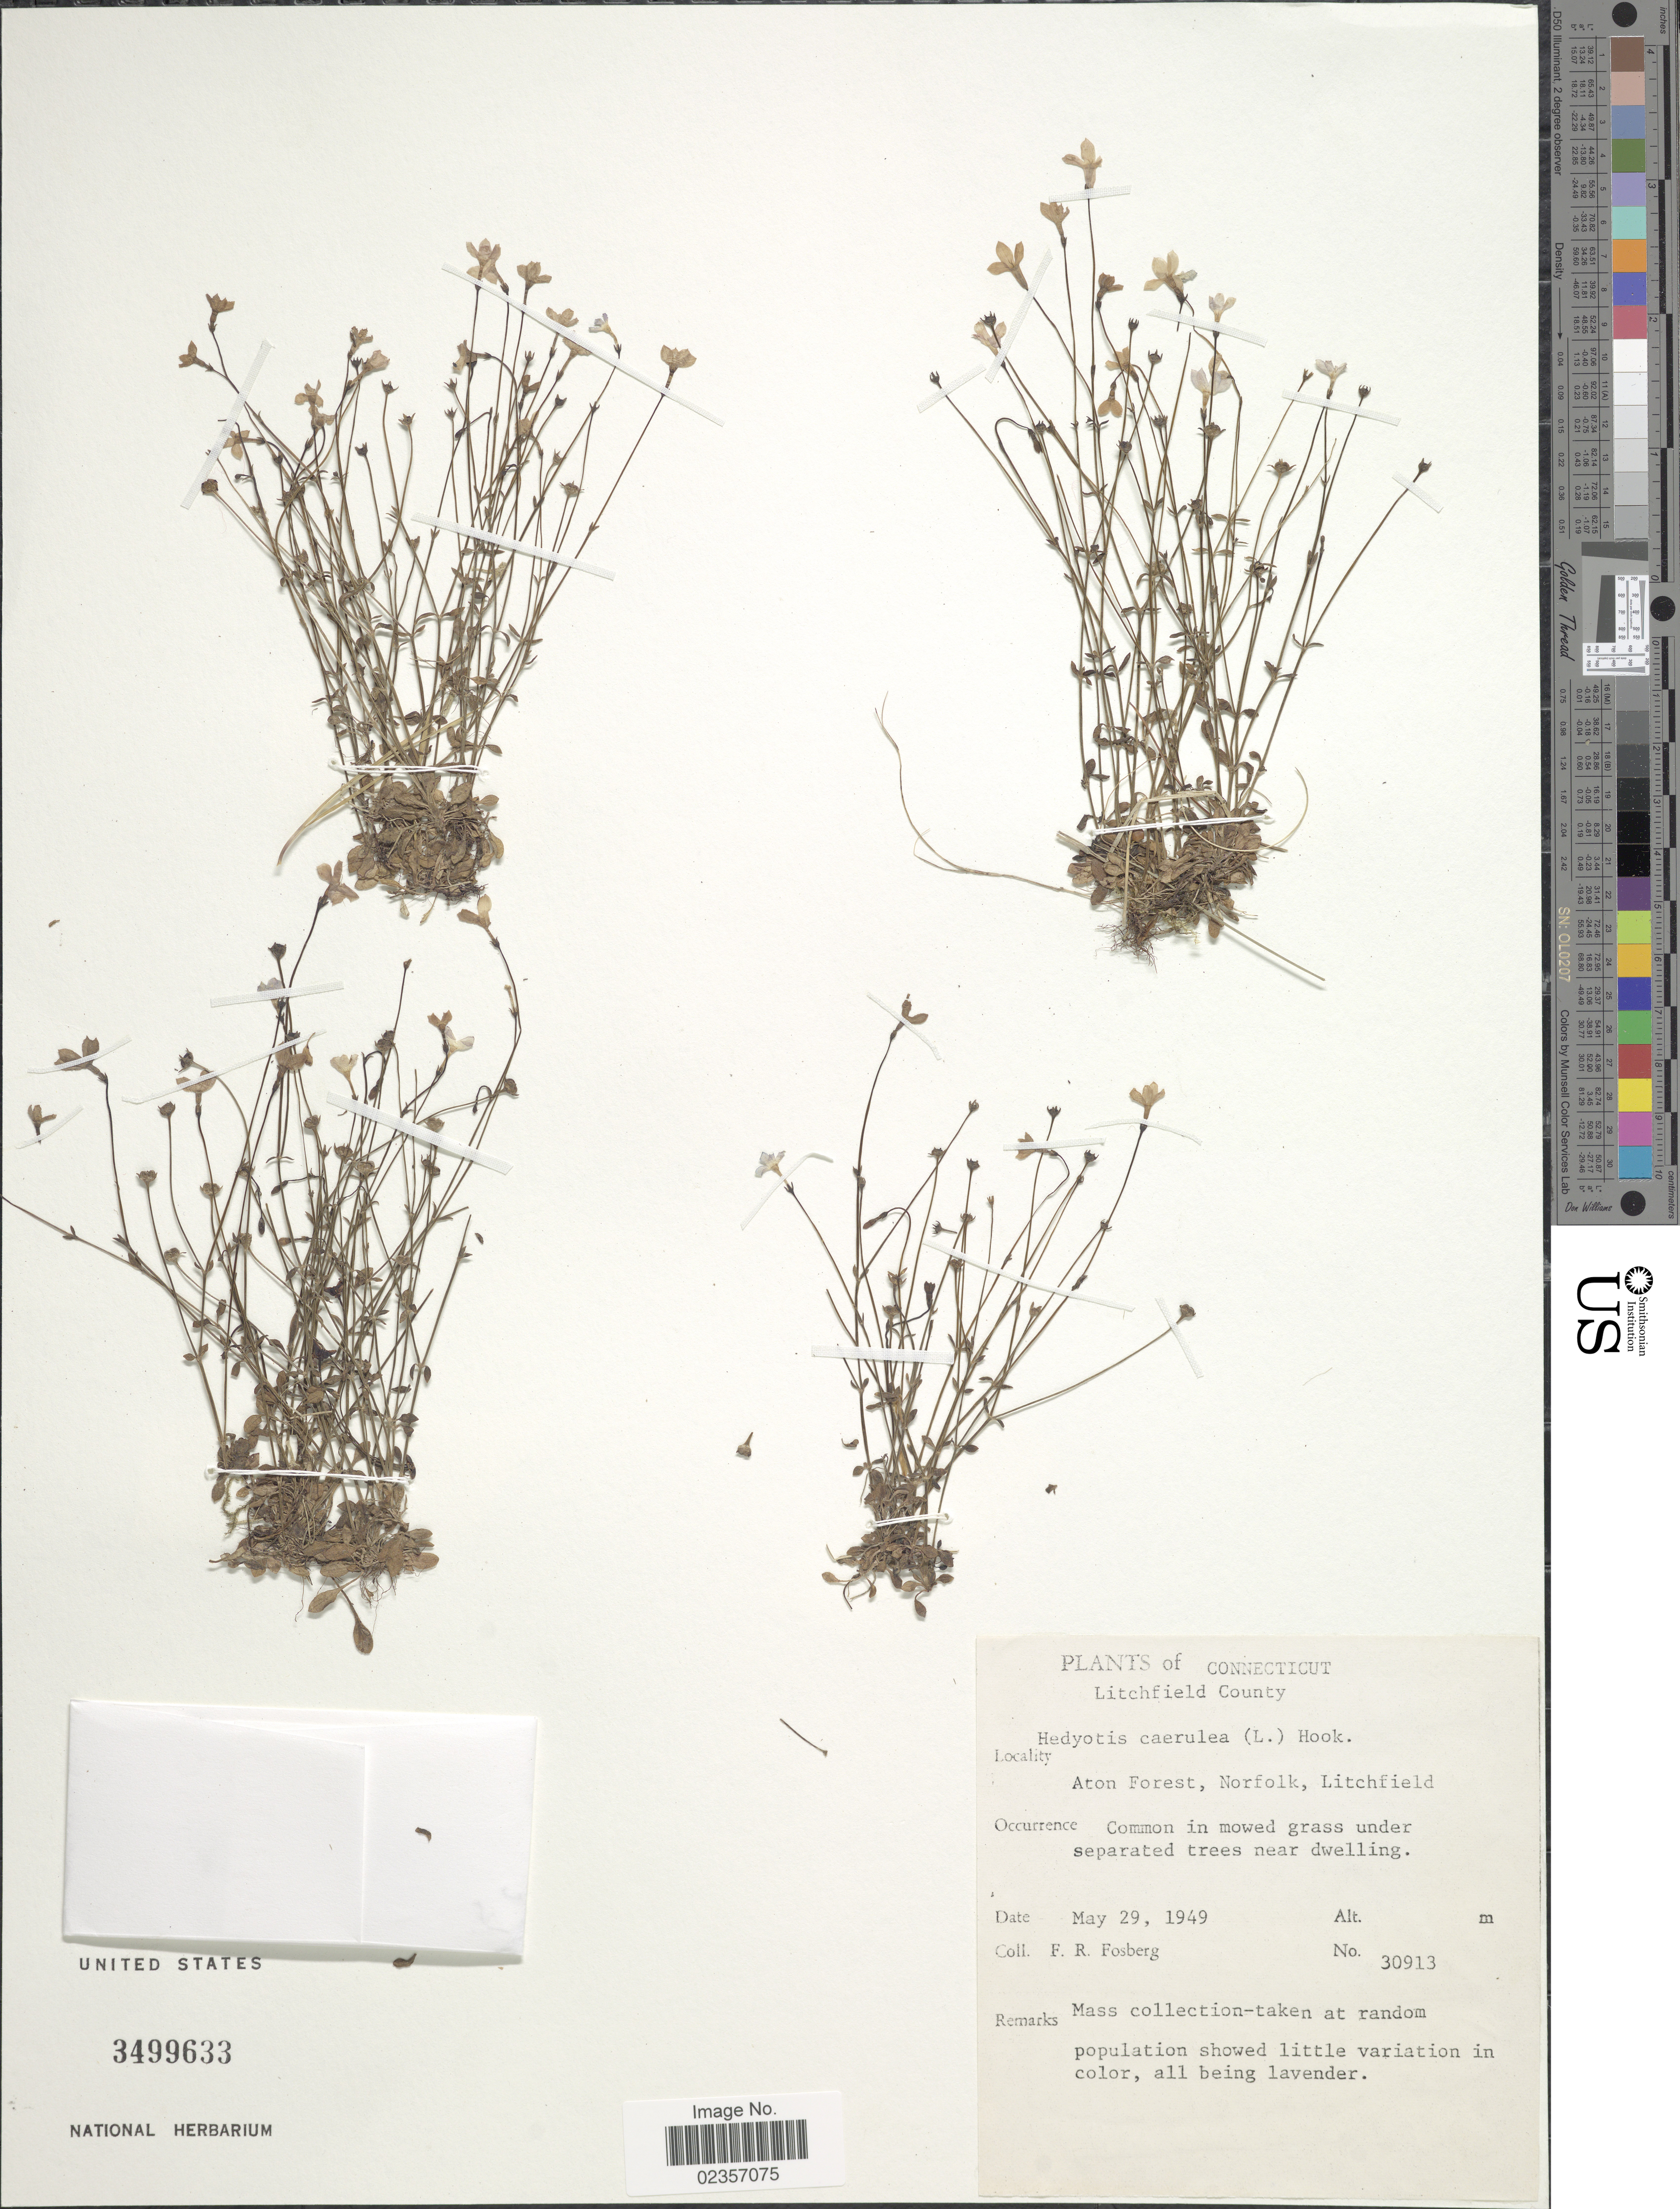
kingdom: Plantae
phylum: Tracheophyta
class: Magnoliopsida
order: Gentianales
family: Rubiaceae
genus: Houstonia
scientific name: Houstonia caerulea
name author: L.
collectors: F. R. Fosberg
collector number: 30913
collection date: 1949-05-29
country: United States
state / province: Connecticut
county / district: Litchfield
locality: Litchfield County, Aton Forest, Norfolk, Litchfield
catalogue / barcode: US 3499633